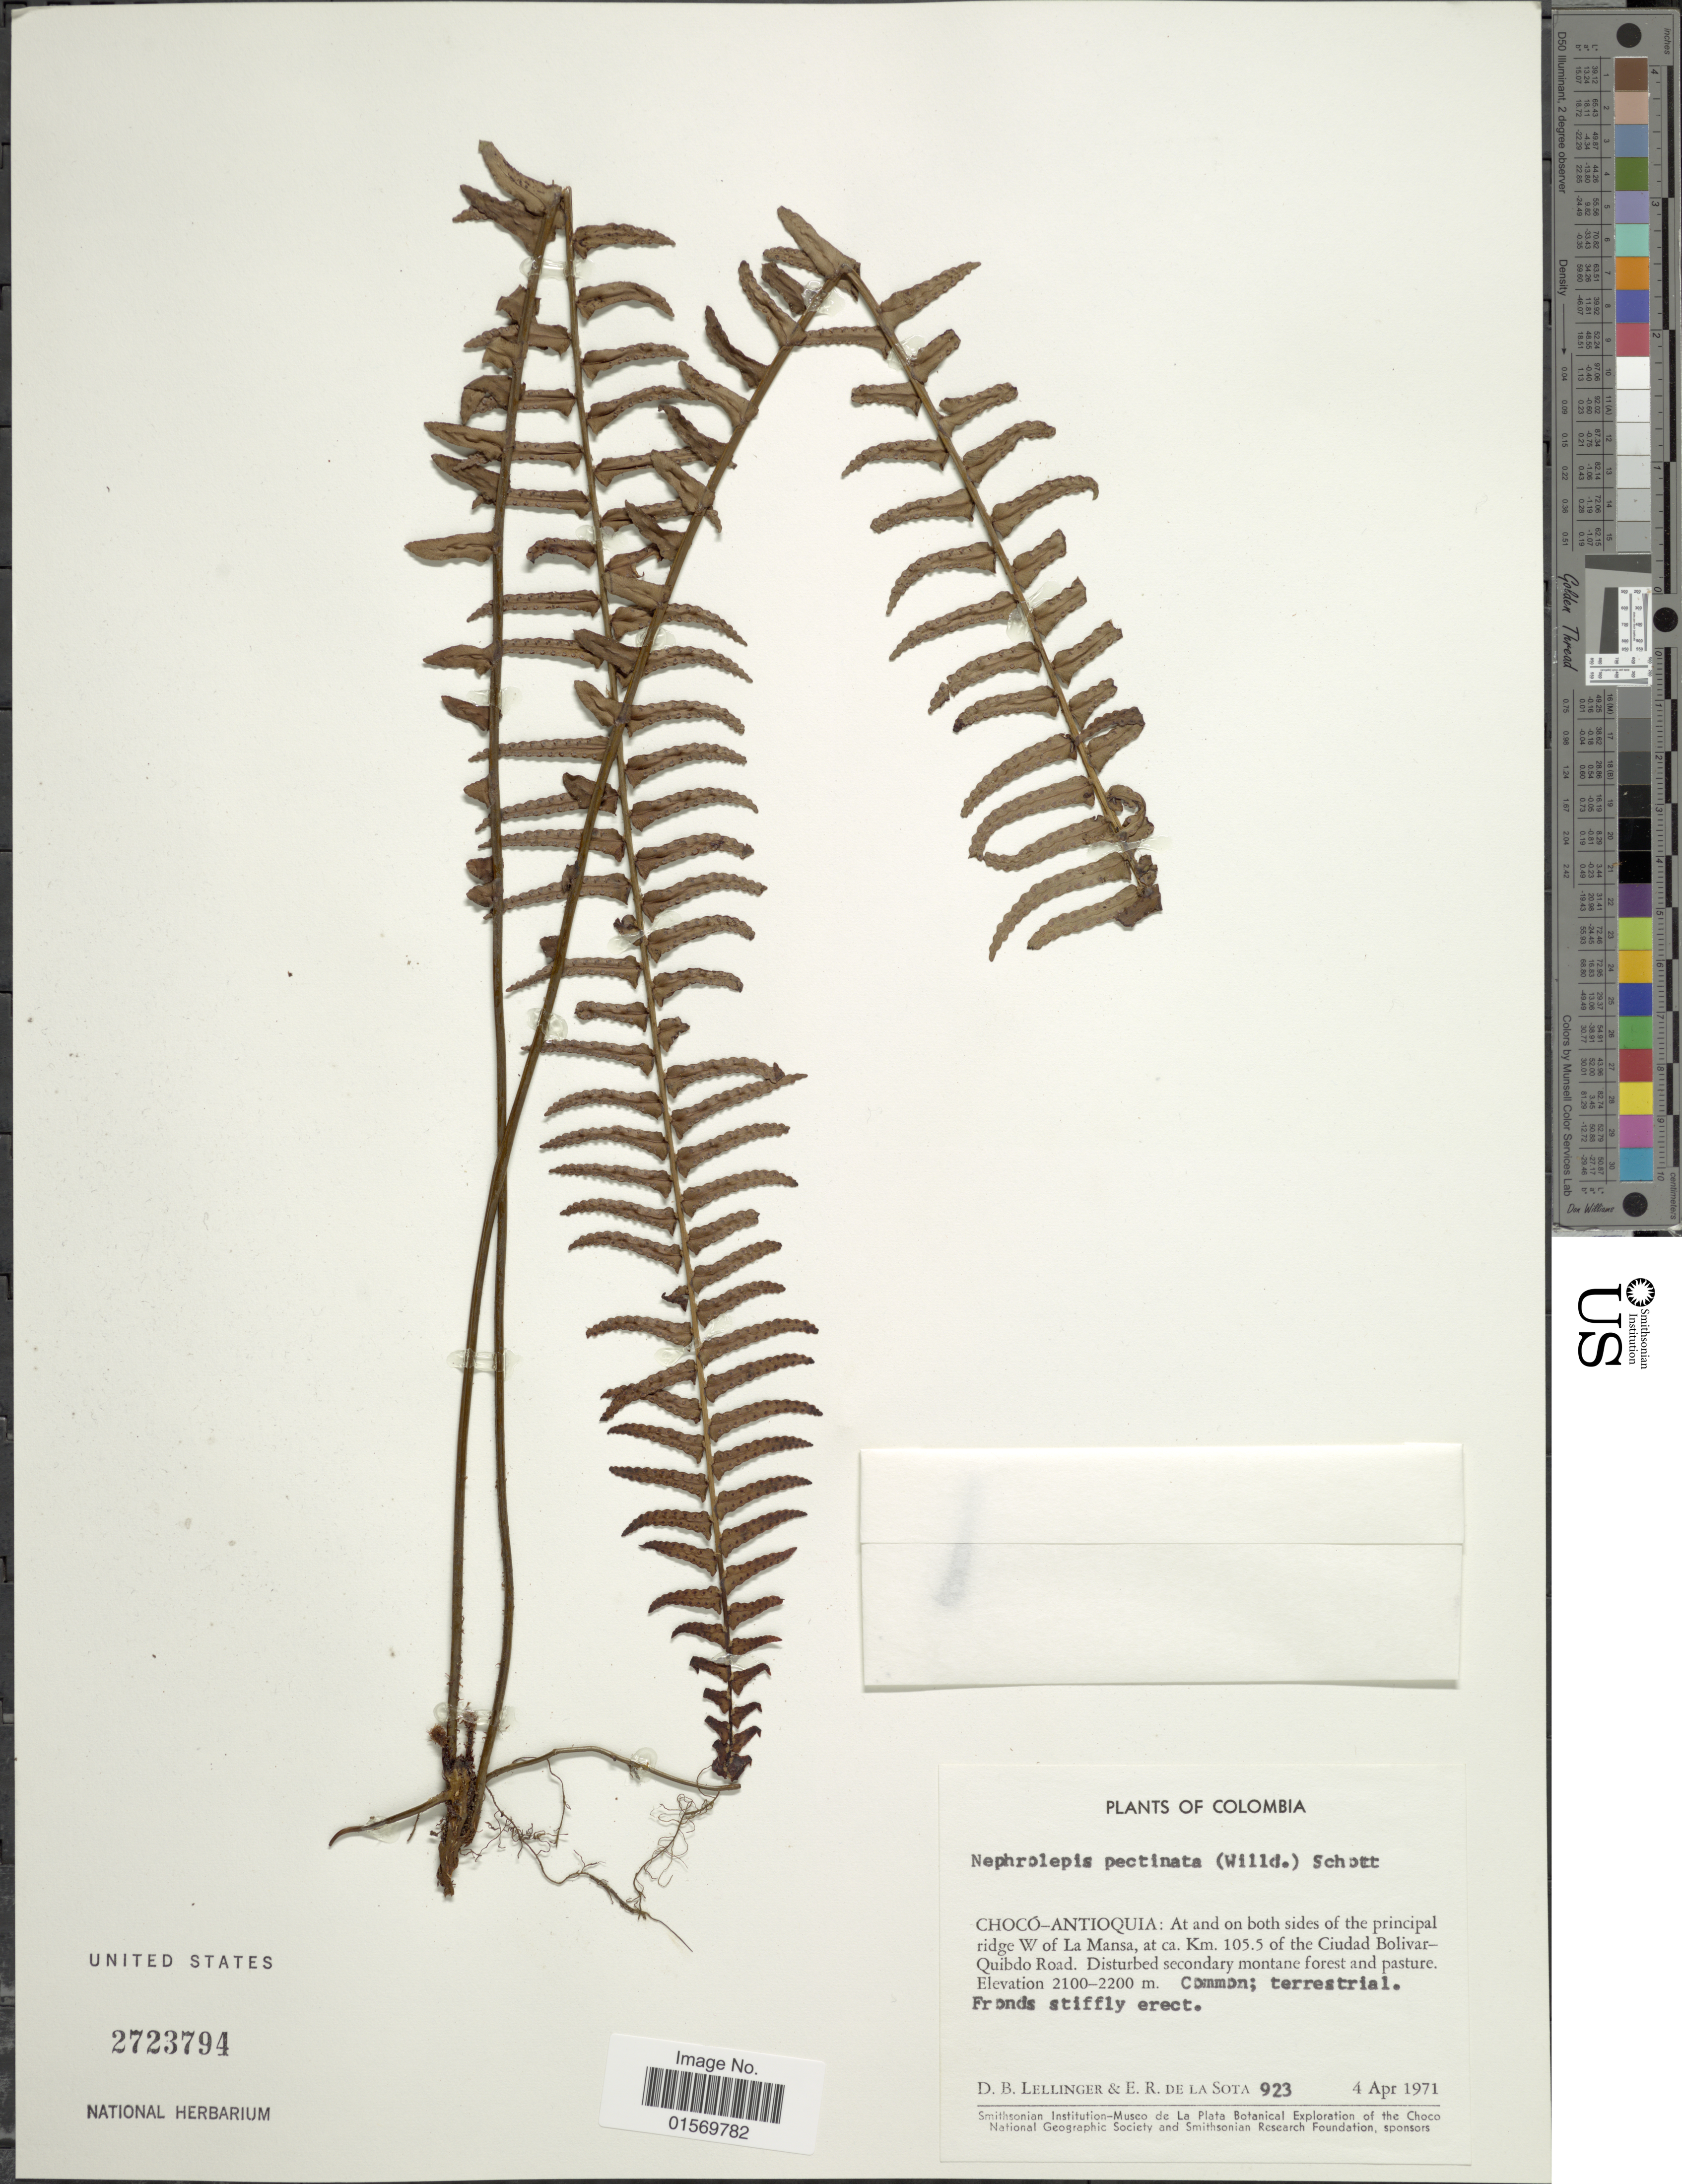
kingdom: Plantae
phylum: Tracheophyta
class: Polypodiopsida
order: Polypodiales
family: Nephrolepidaceae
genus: Nephrolepis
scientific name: Nephrolepis pectinata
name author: (Willd.) Schott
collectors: D. B. Lellinger & E. R. de la Sota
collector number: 923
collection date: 1971-04-04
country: Colombia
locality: Choco-Antioquia: at and on both sides of the principal ridge W of La Mansa, at ca. Km. 105.5 of the Ciudad Bolivar-Quibdo Road.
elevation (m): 2100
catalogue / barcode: US 2723794